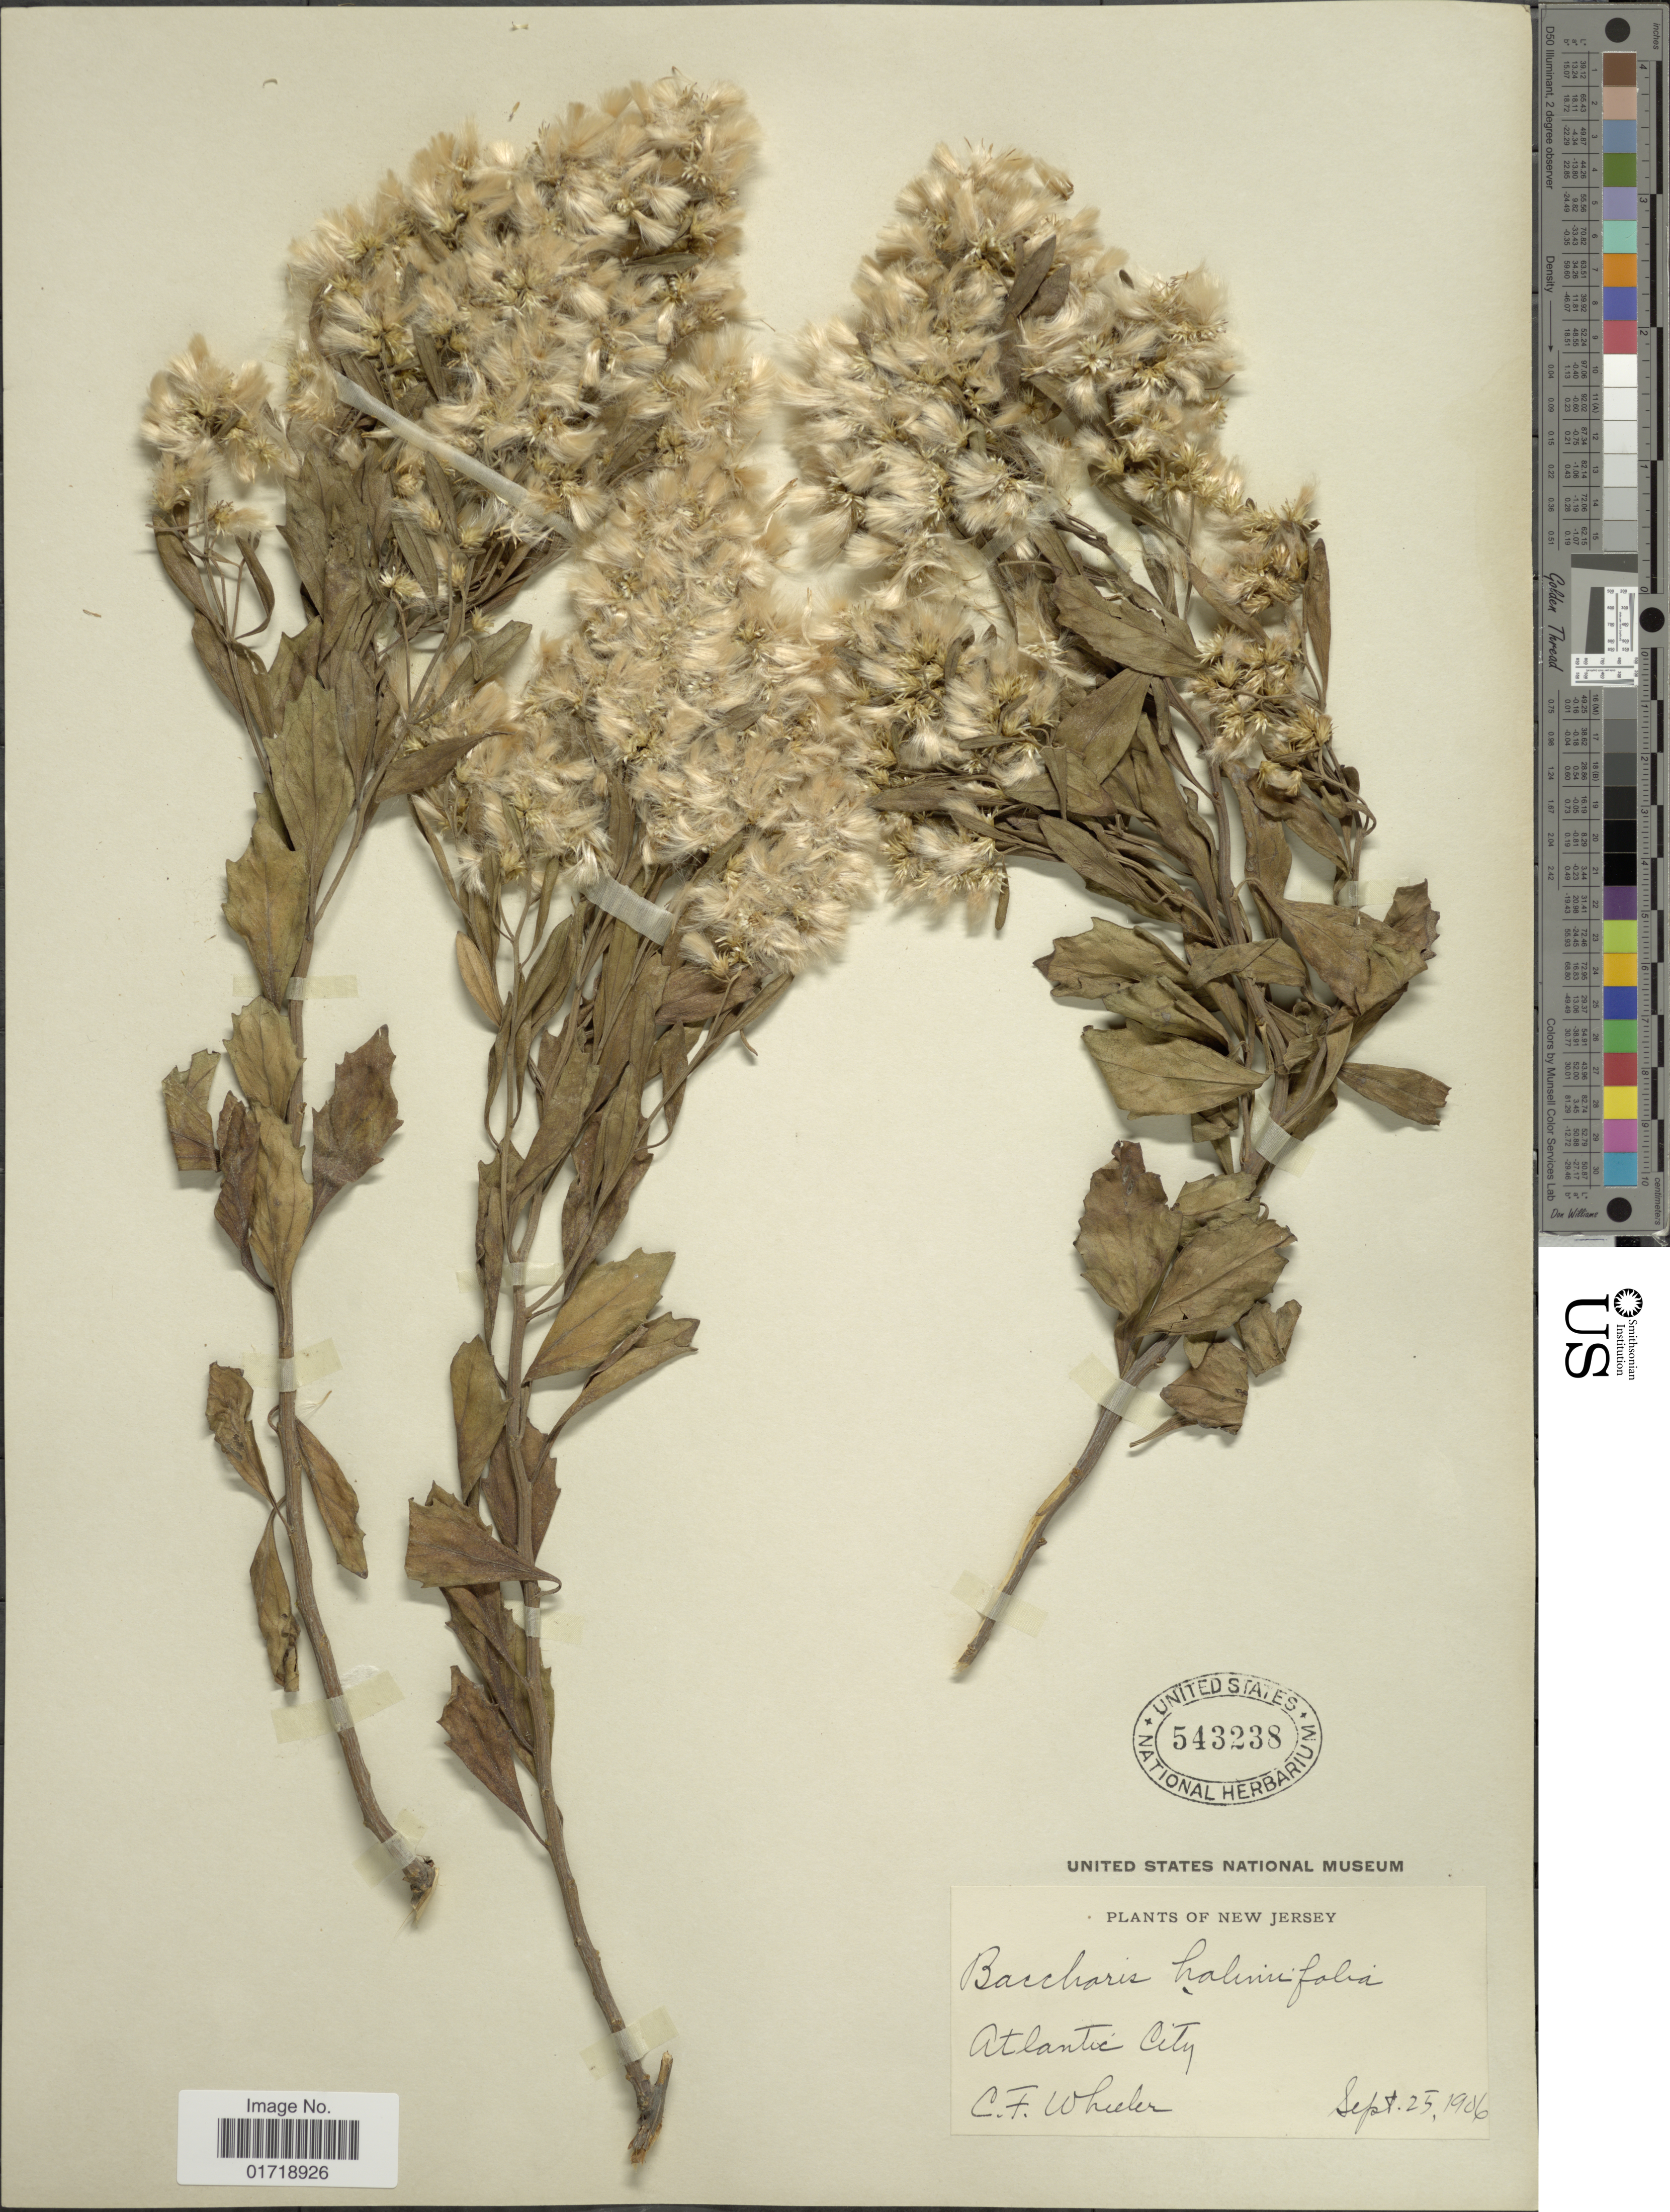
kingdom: Plantae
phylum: Tracheophyta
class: Magnoliopsida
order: Asterales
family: Asteraceae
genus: Baccharis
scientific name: Baccharis halimifolia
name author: L.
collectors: C. Wheeler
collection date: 1906-09-25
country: United States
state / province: New Jersey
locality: Atlantic City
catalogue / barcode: US 543238